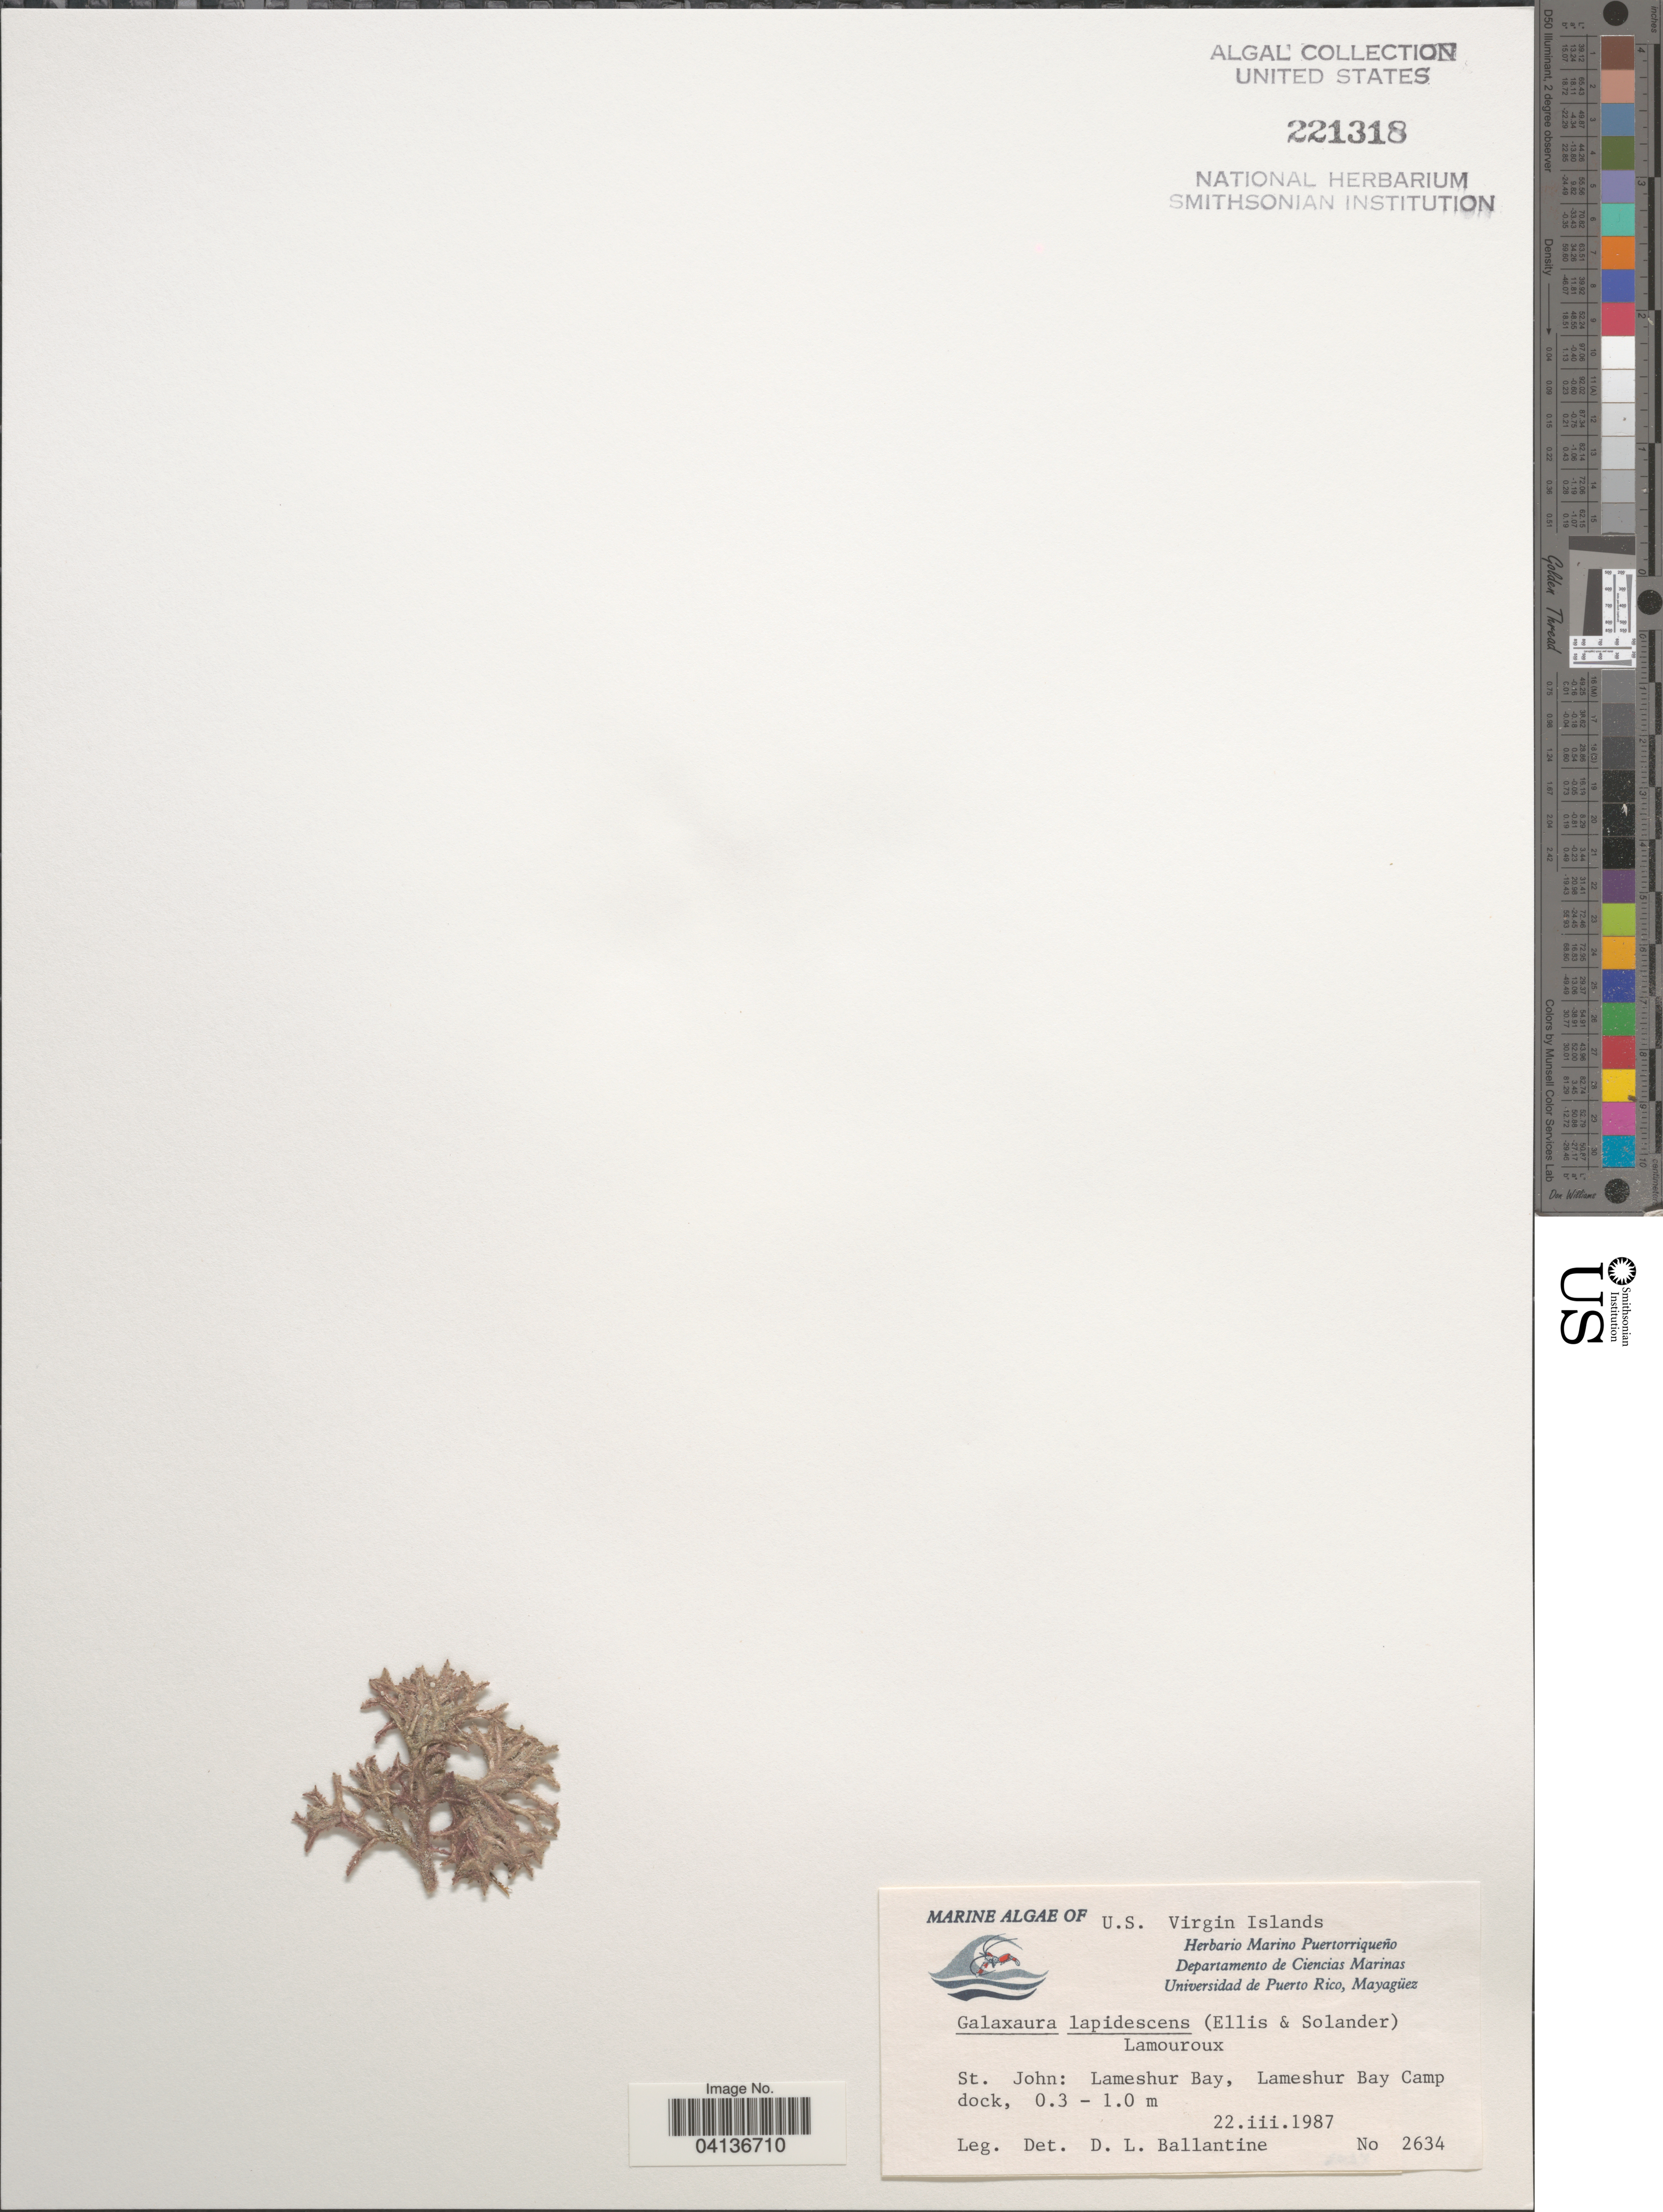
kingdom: Plantae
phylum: Rhodophyta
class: Florideophyceae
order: Nemaliales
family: Galaxauraceae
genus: Galaxaura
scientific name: Galaxaura rugosa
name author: (Ellis & Sol.) J.V.Lamouroux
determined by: Algae name updating Project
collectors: D.L. Ballantine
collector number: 2634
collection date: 1987-03-22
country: U.S. Virgin Islands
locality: St. John: Lameshur Bay, Lameshur Bay Camp dock.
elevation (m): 0.3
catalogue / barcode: US 221318